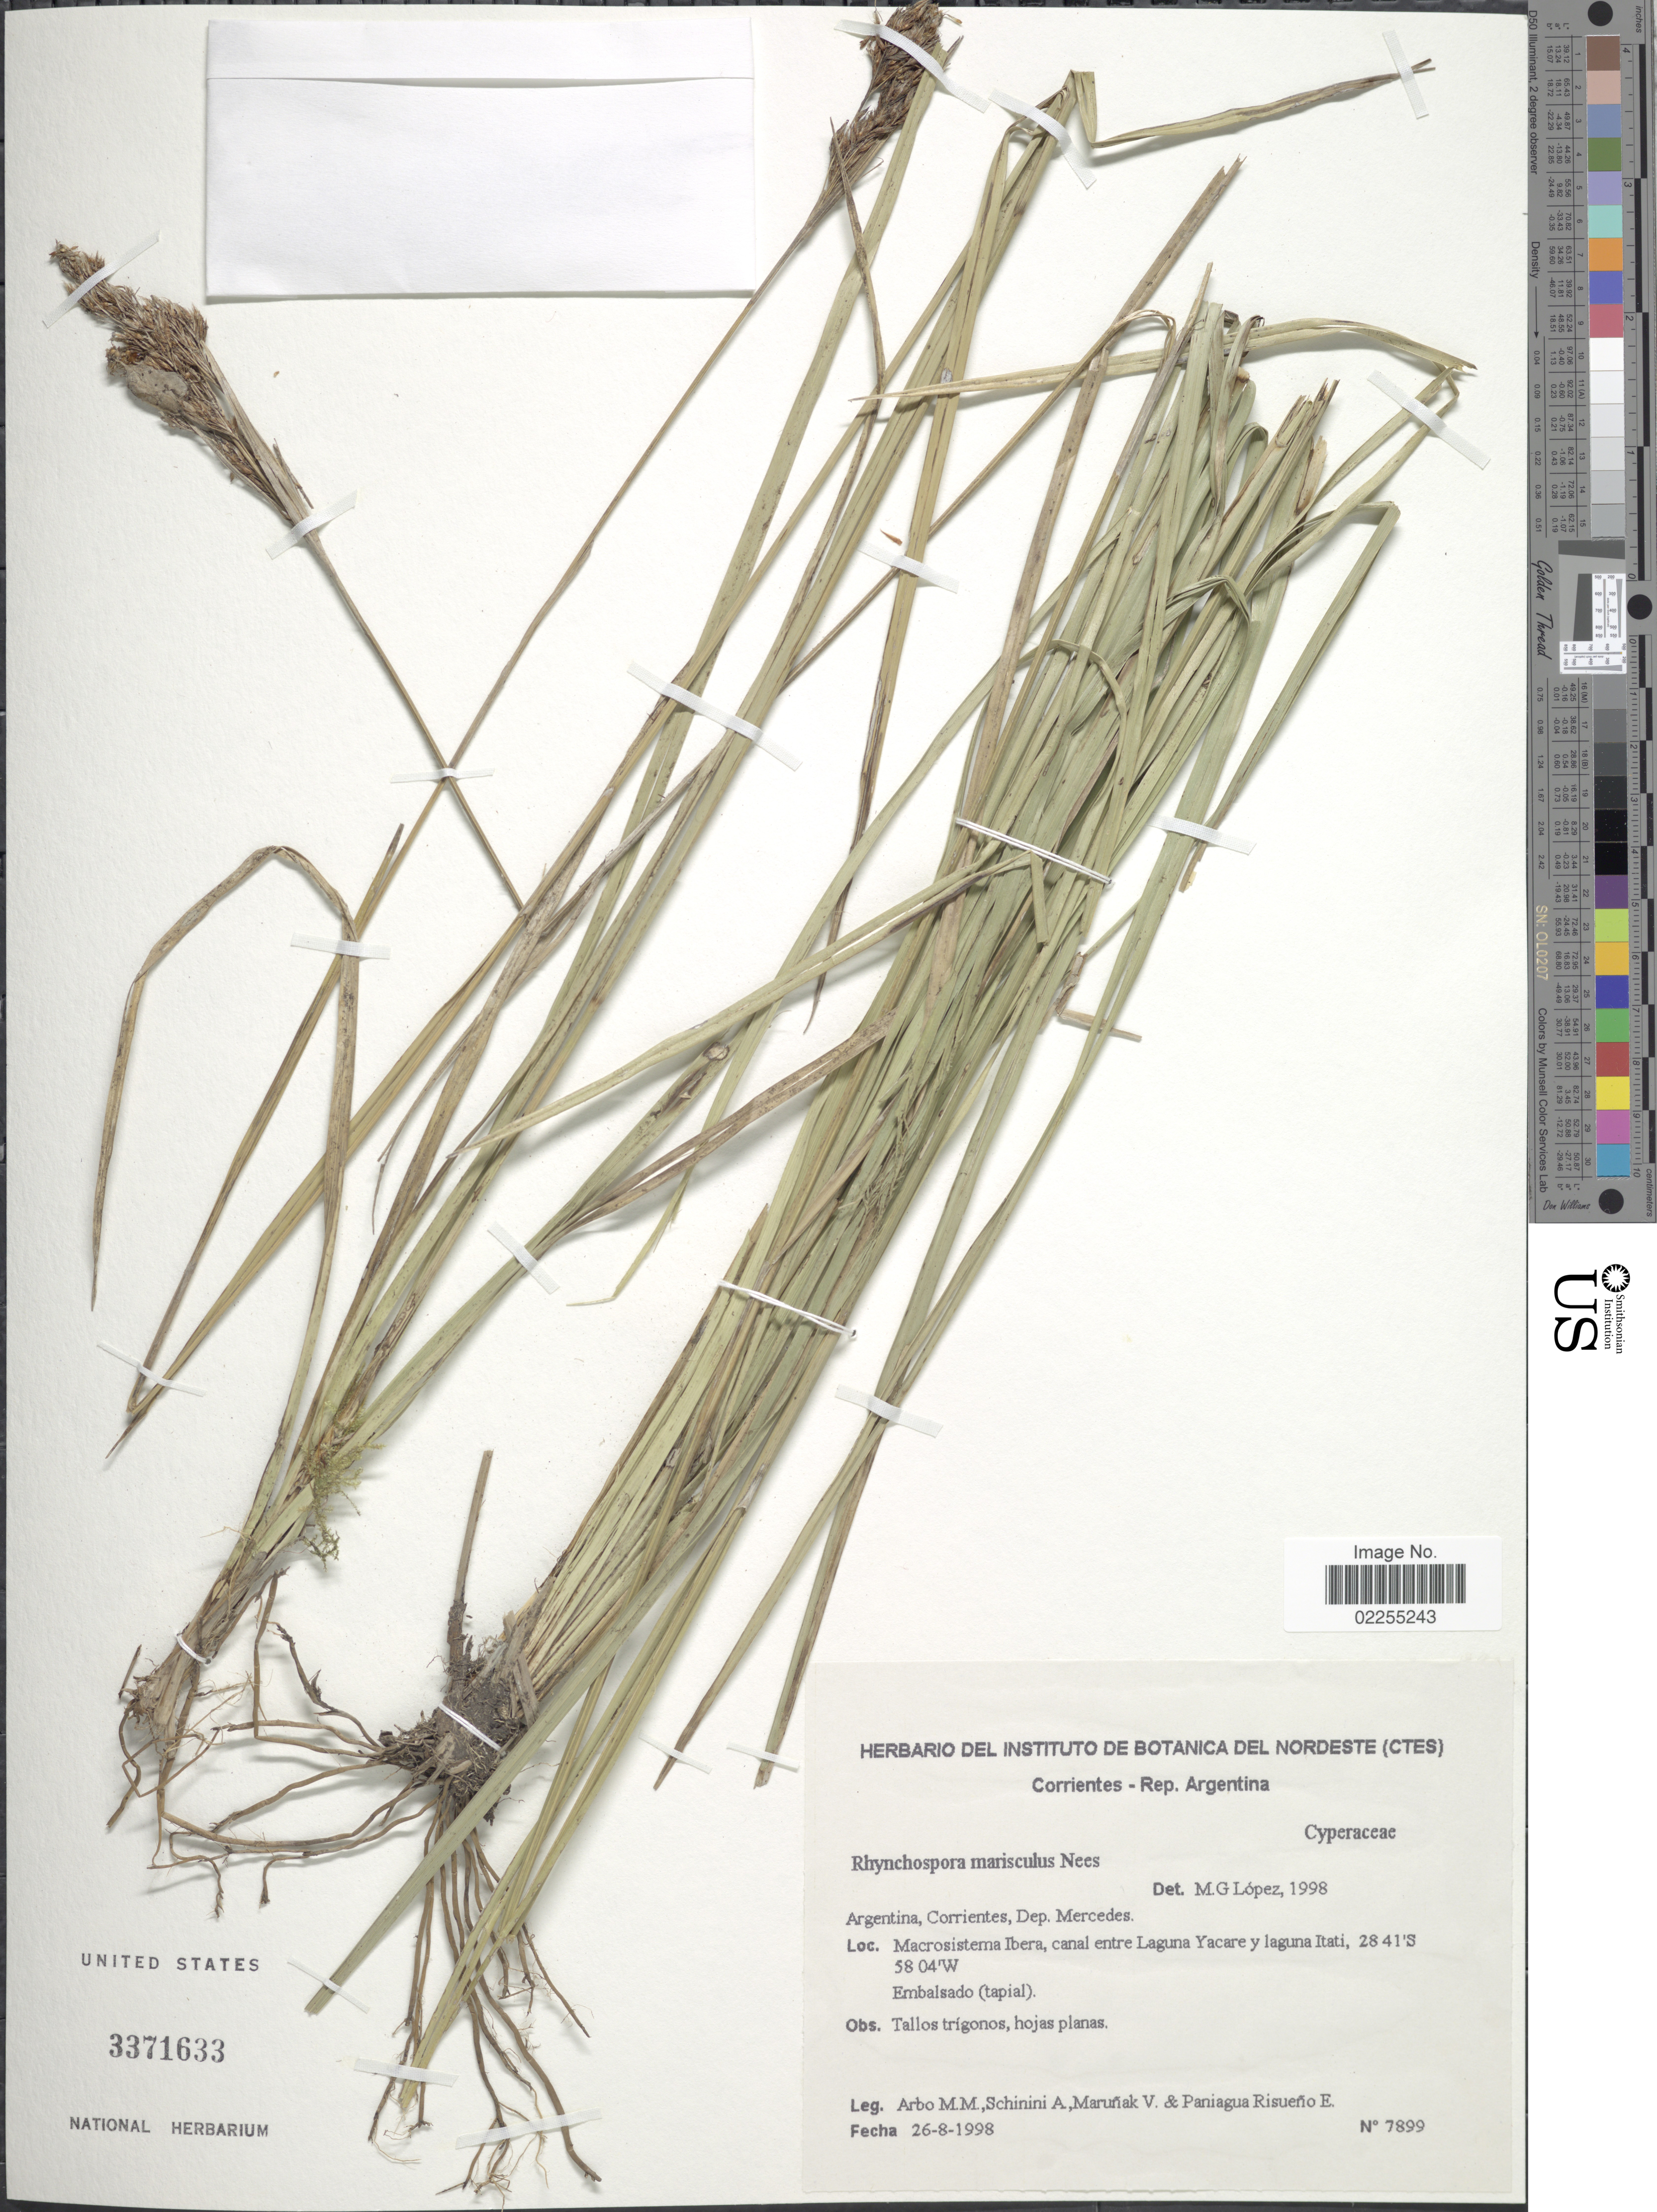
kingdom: Plantae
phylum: Tracheophyta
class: Liliopsida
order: Poales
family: Cyperaceae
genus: Rhynchospora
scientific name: Rhynchospora marisculus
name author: Lindl. & Nees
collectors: M. M. Arbo, A. Schinini, V. Maruñak & P. Risueno E.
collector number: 7899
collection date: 1998-08-26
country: Argentina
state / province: Corrientes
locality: Argentina, Corrientes, Dep. Mercedes. Macrosistema Ibera, canal entre Laguna Yacare y laguna Itati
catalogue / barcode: US 3371633